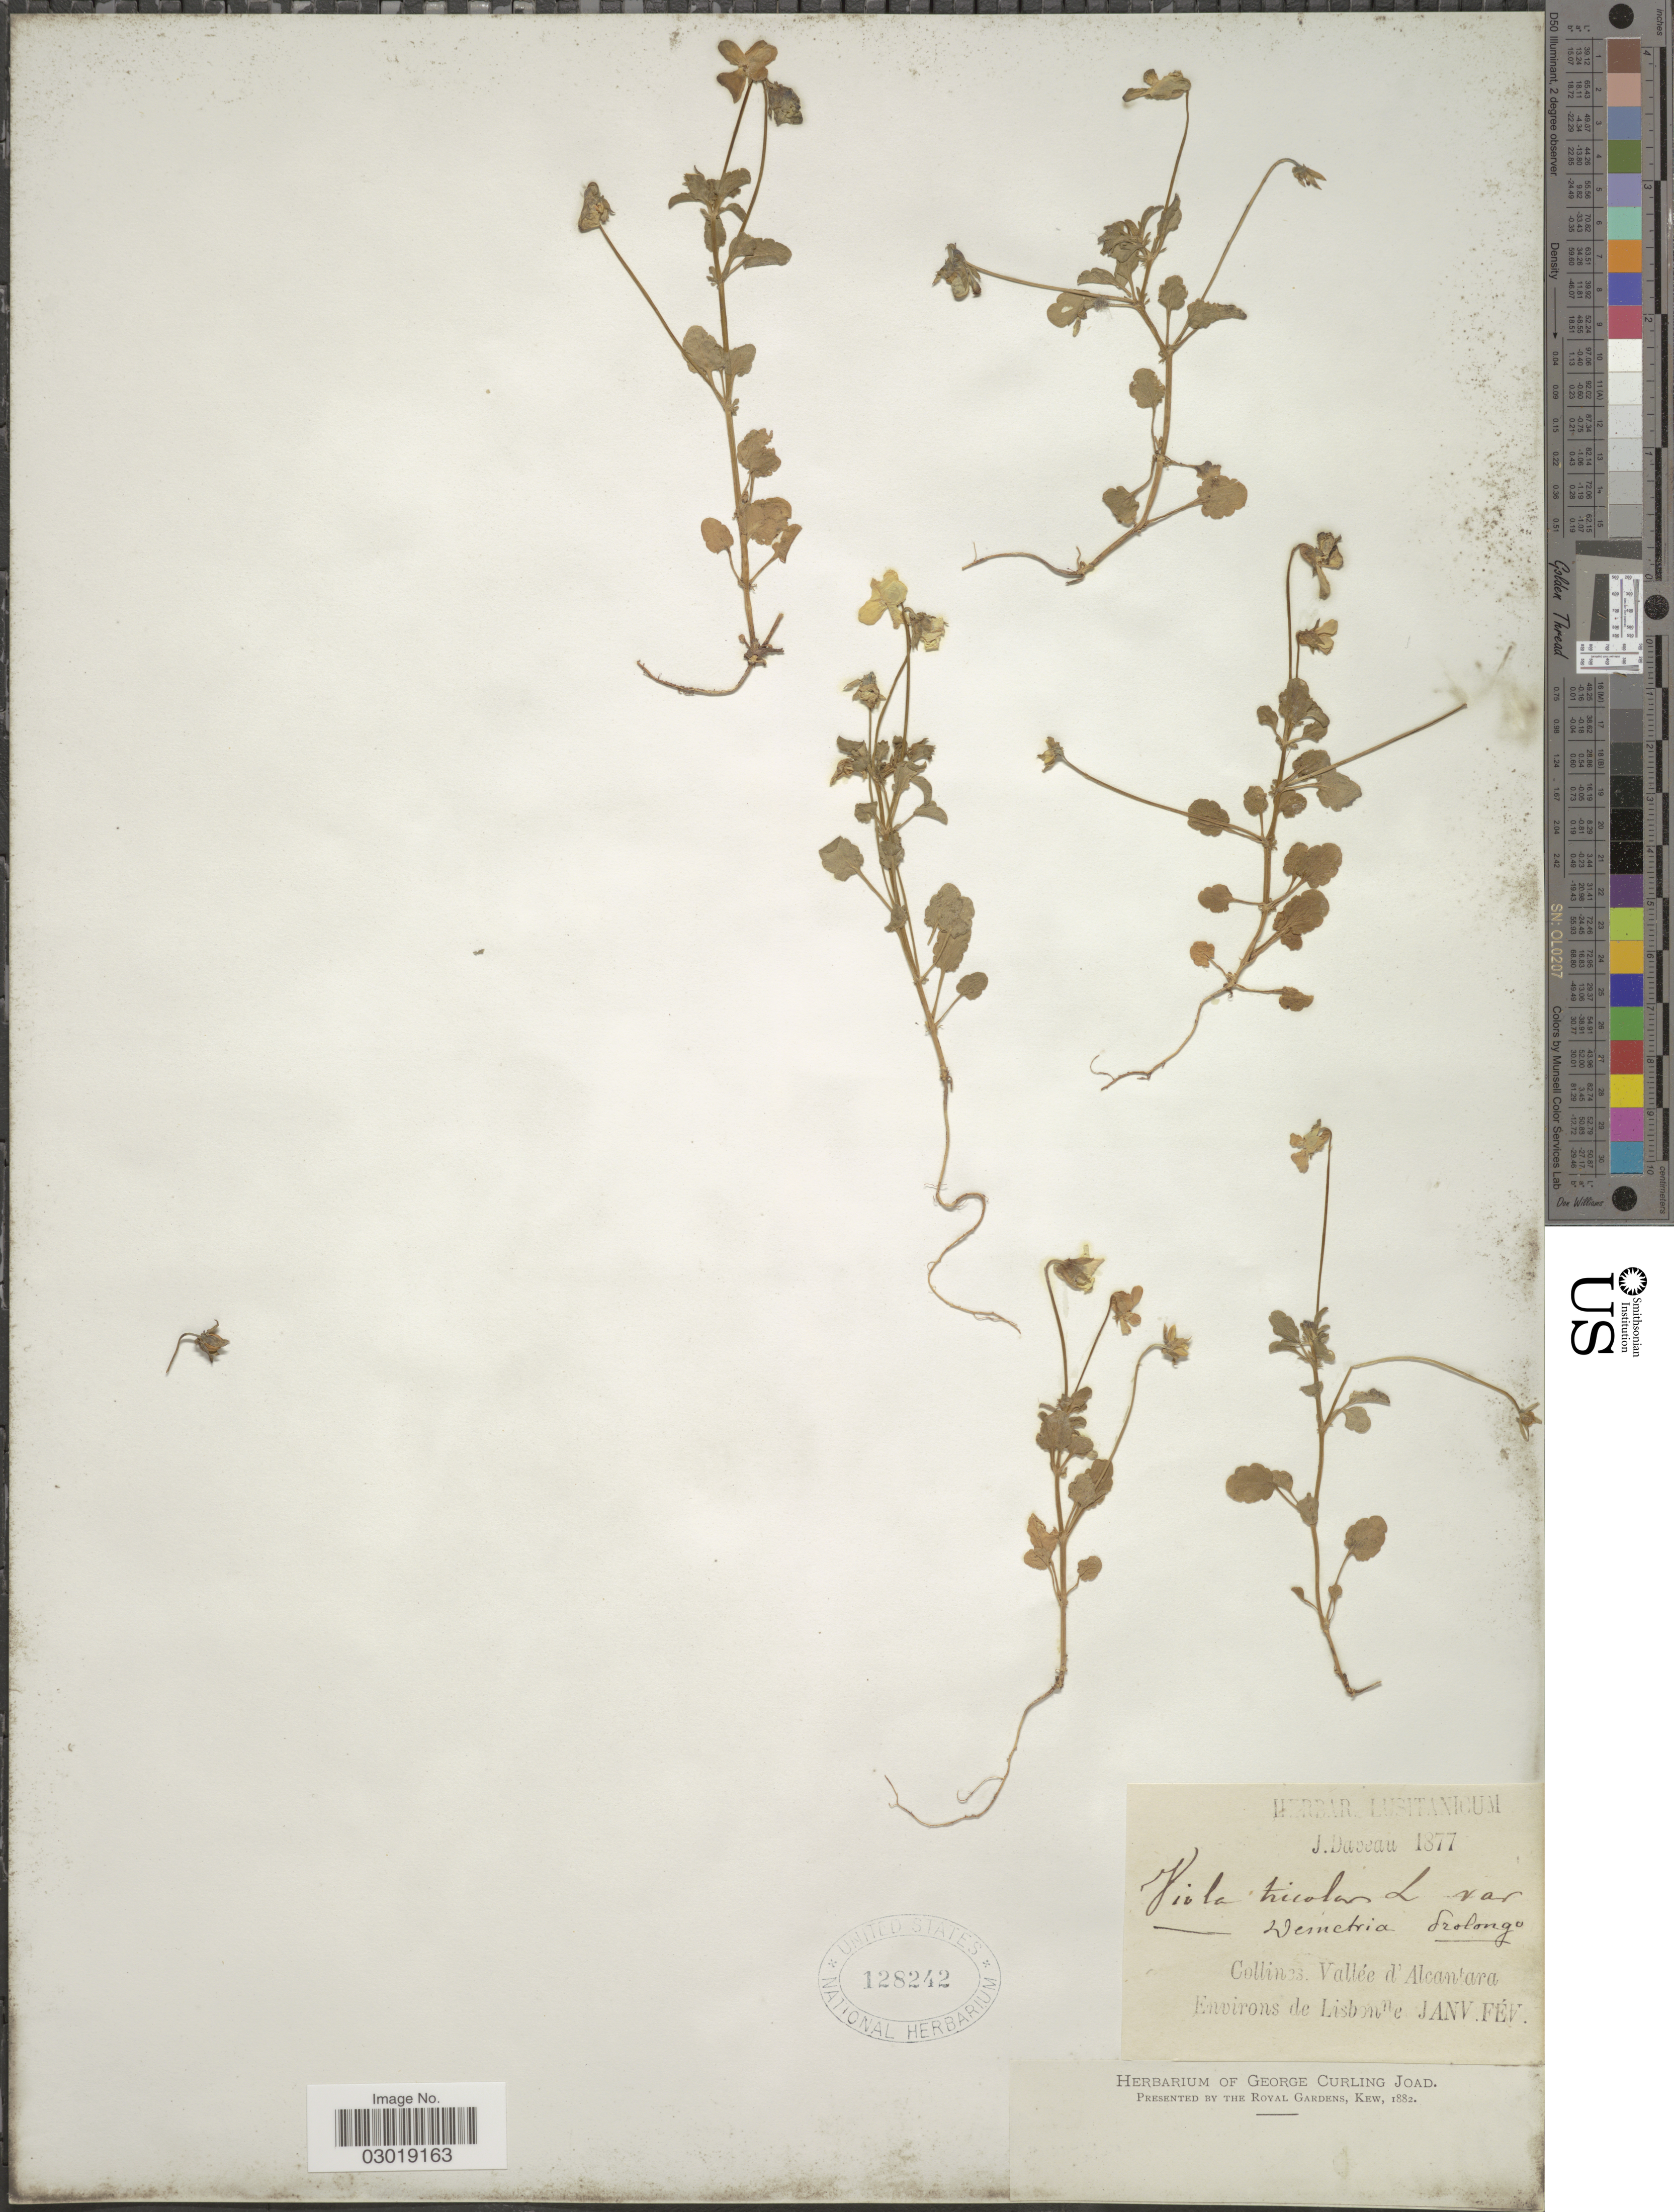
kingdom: Plantae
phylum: Tracheophyta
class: Magnoliopsida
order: Malpighiales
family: Violaceae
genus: Viola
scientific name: Viola tricolor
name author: L.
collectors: J. Daveau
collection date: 1877-01/1877-02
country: Portugal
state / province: Lisboa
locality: Lusitanicum, Collines. Vallée d'Alcantara, Environs de Lisbonne.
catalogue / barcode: US 128242